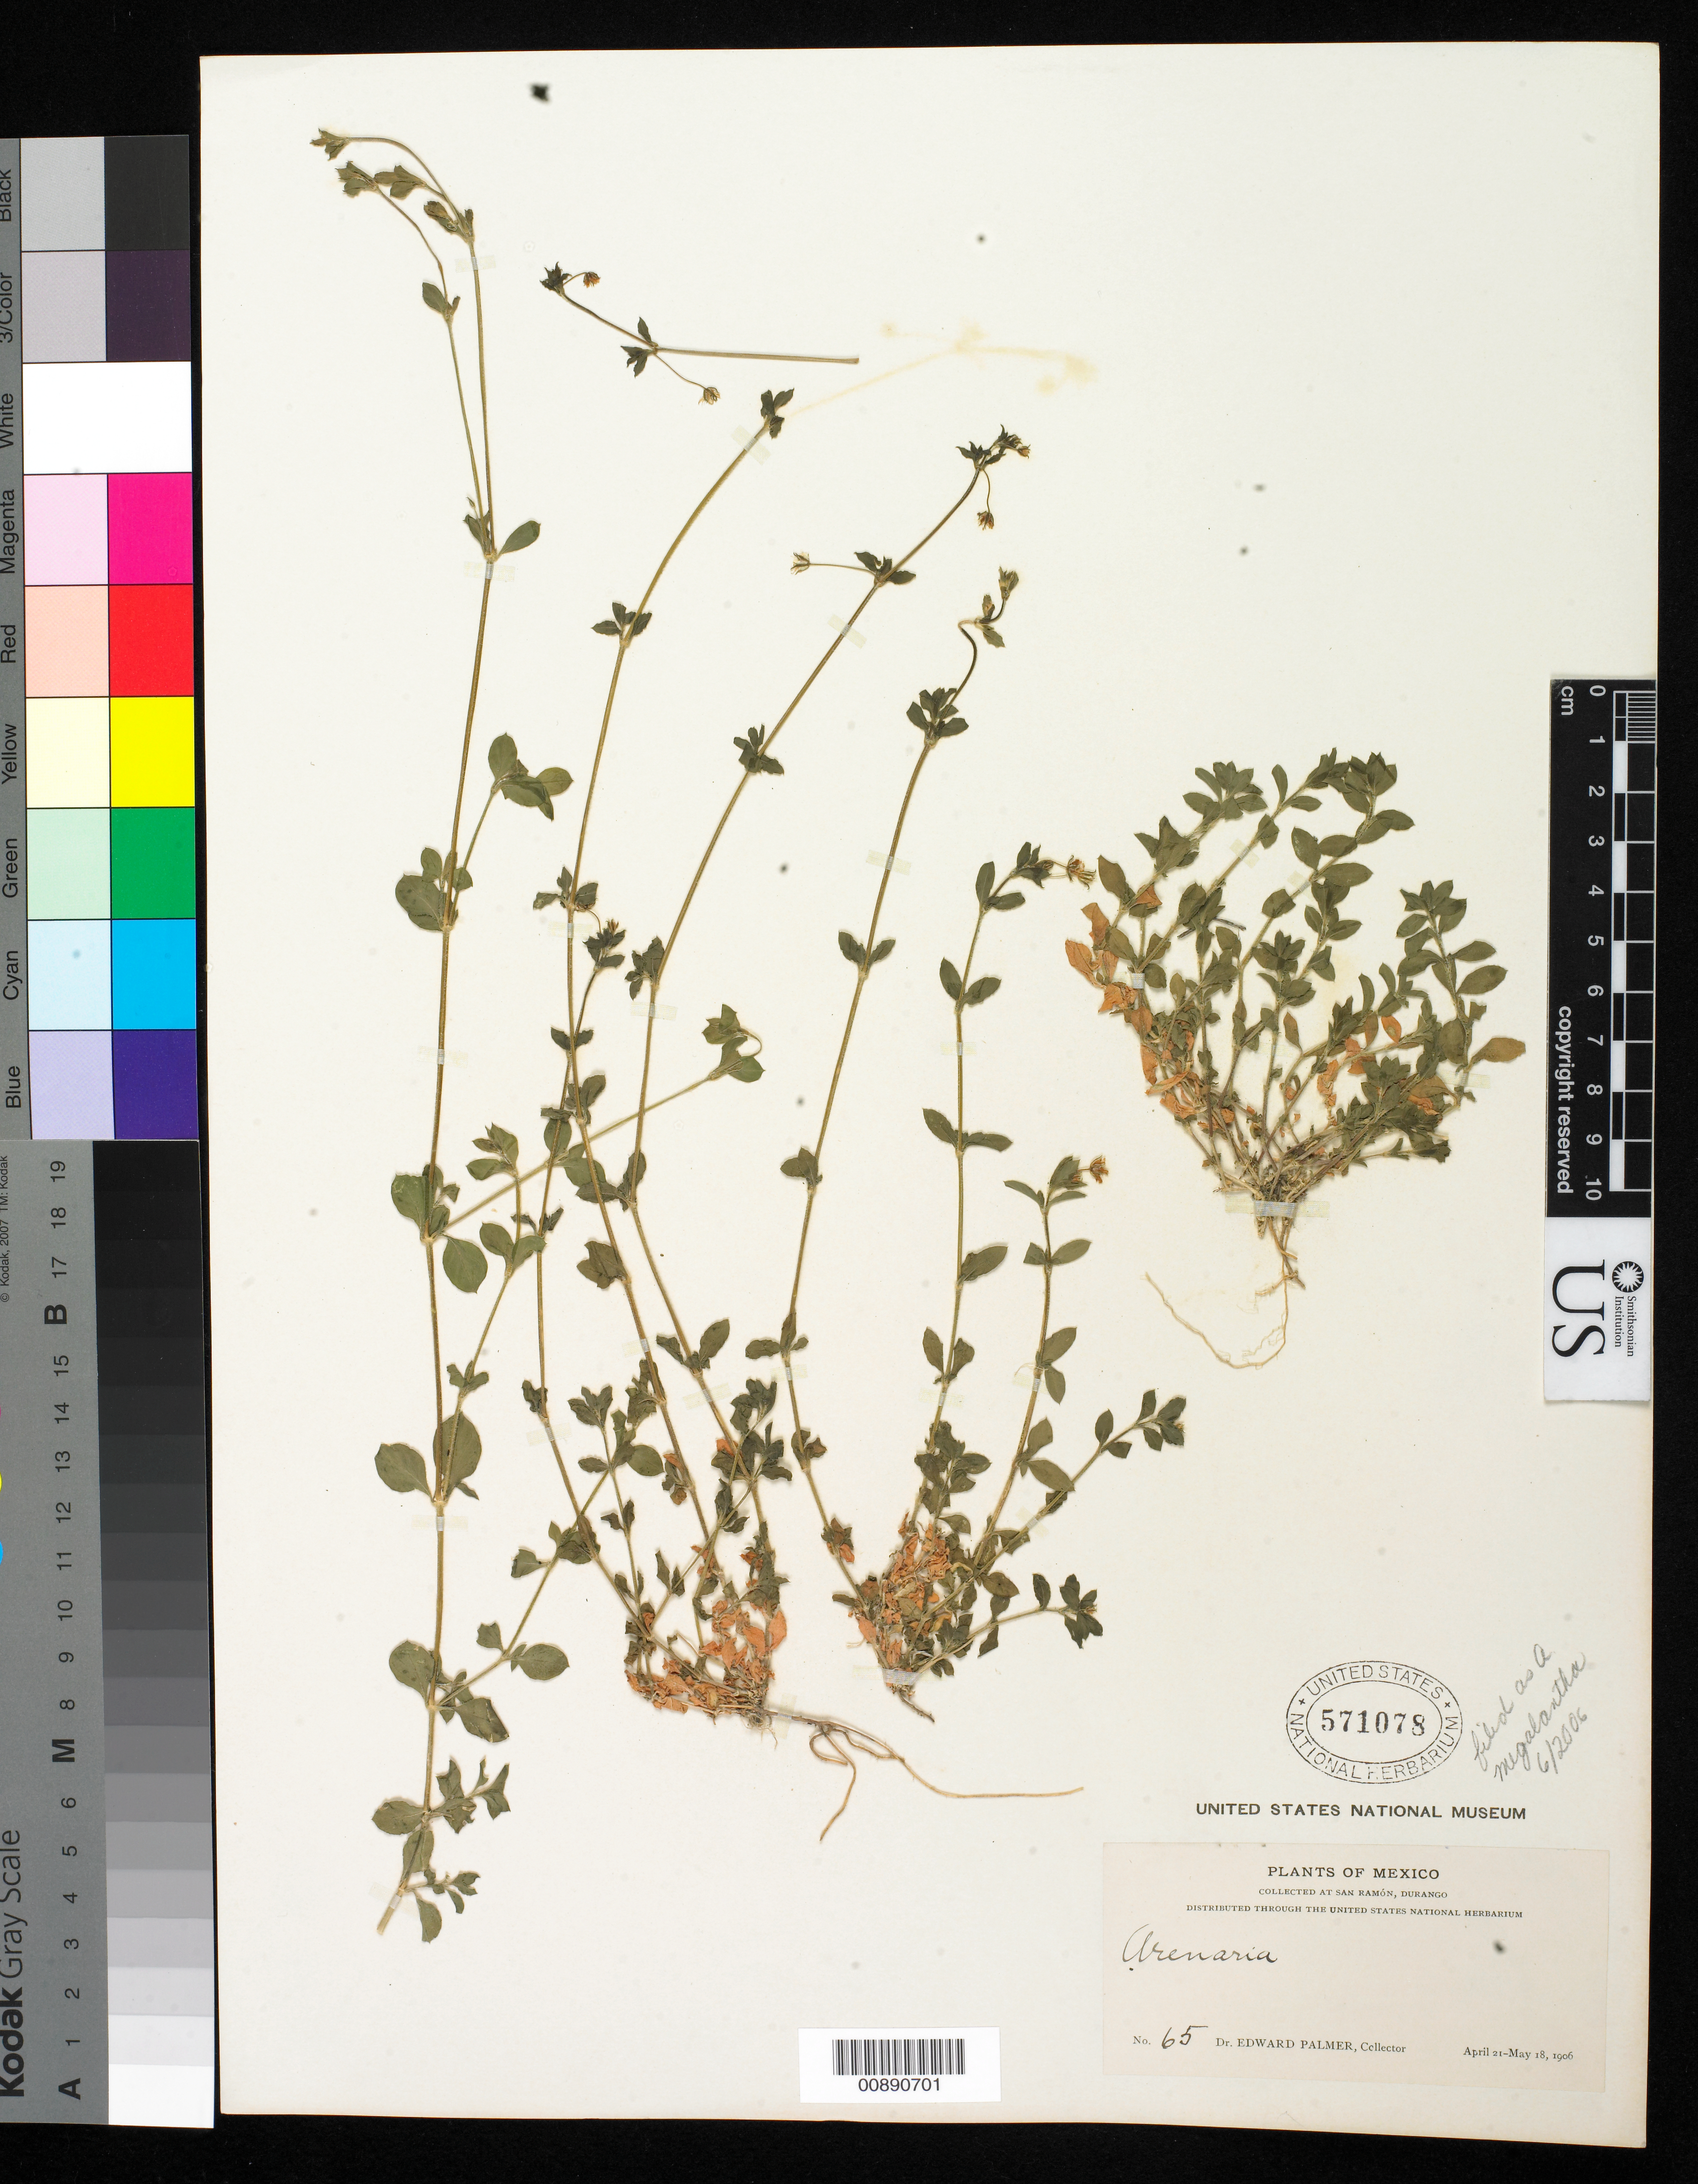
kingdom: Plantae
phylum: Tracheophyta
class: Magnoliopsida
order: Caryophyllales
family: Caryophyllaceae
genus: Arenaria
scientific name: Arenaria megalantha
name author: (Rohrb.) F.N. Williams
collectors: E. Palmer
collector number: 65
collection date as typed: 21 Apr 1906 to 18 May 1906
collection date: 1906-04-21/1906-05-18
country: Mexico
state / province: Durango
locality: San Ramón, Durango.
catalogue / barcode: US 571078